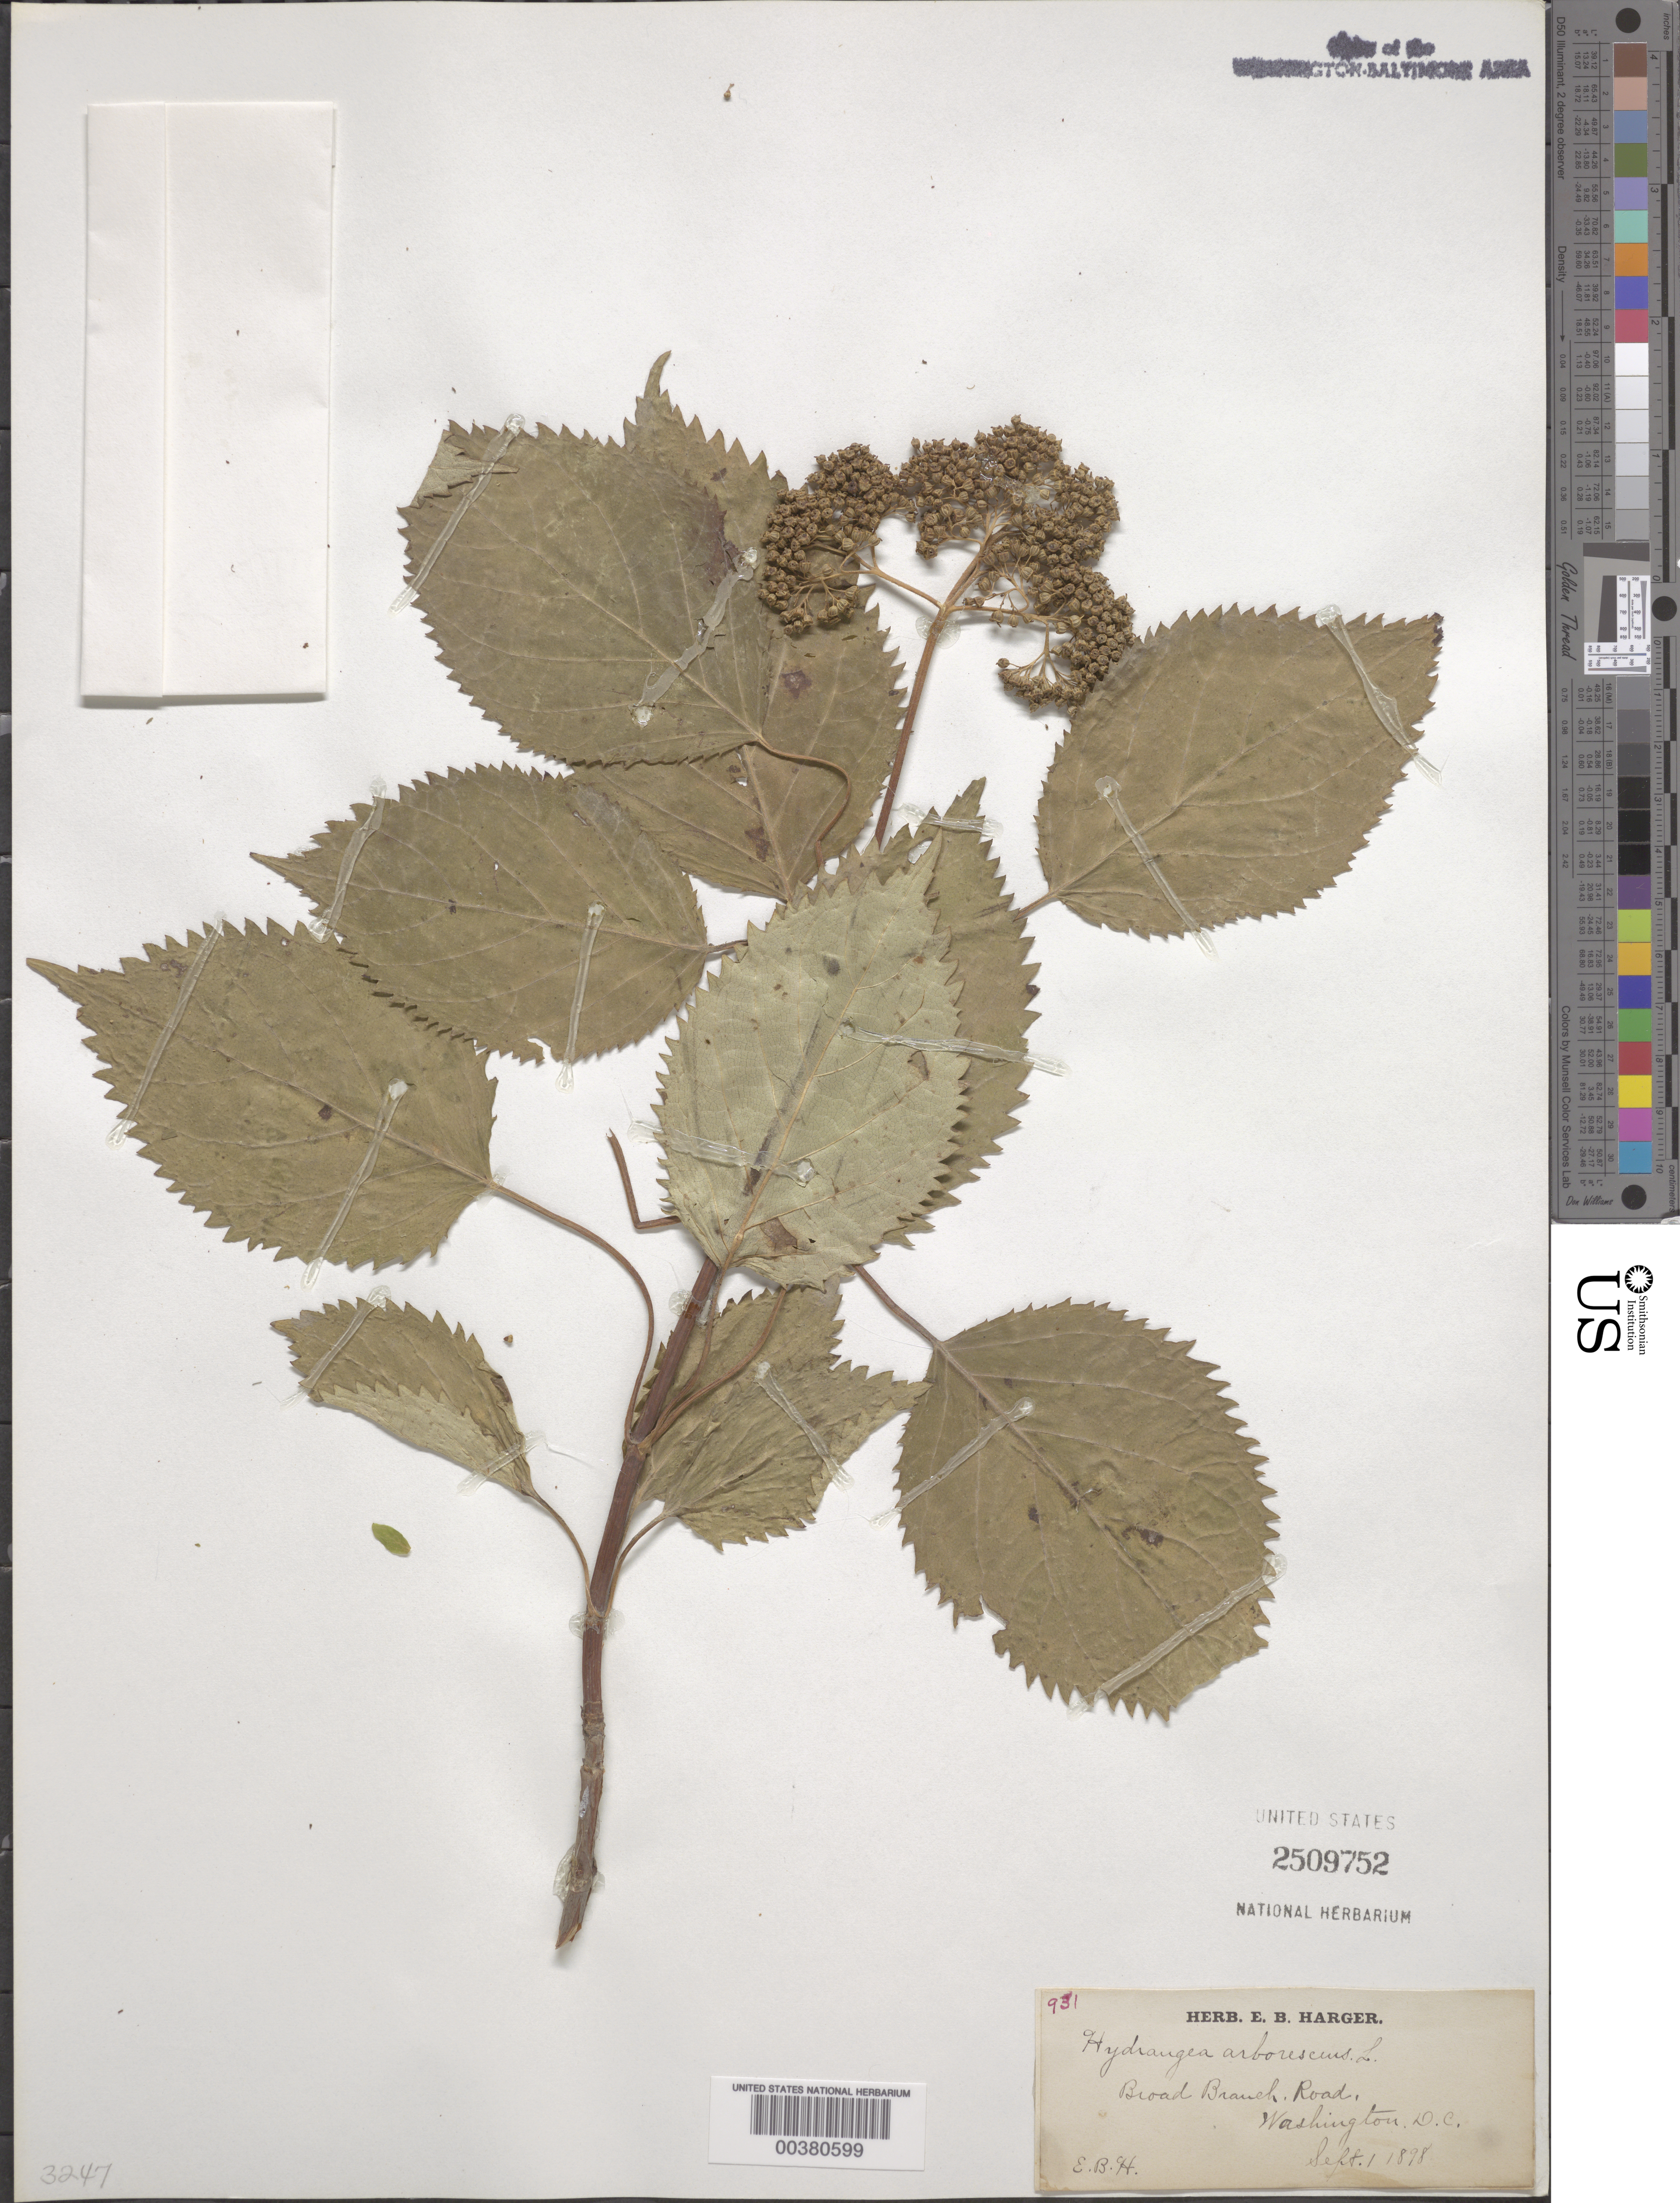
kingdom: Plantae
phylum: Tracheophyta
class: Magnoliopsida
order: Cornales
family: Hydrangeaceae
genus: Hydrangea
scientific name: Hydrangea arborescens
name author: L.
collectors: E. B. Harger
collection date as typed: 01 Sep 1898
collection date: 1898-09-01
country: United States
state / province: District of Columbia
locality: Broad Branch Rd. Rock Creek Park and Vicinity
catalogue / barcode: US 2509752